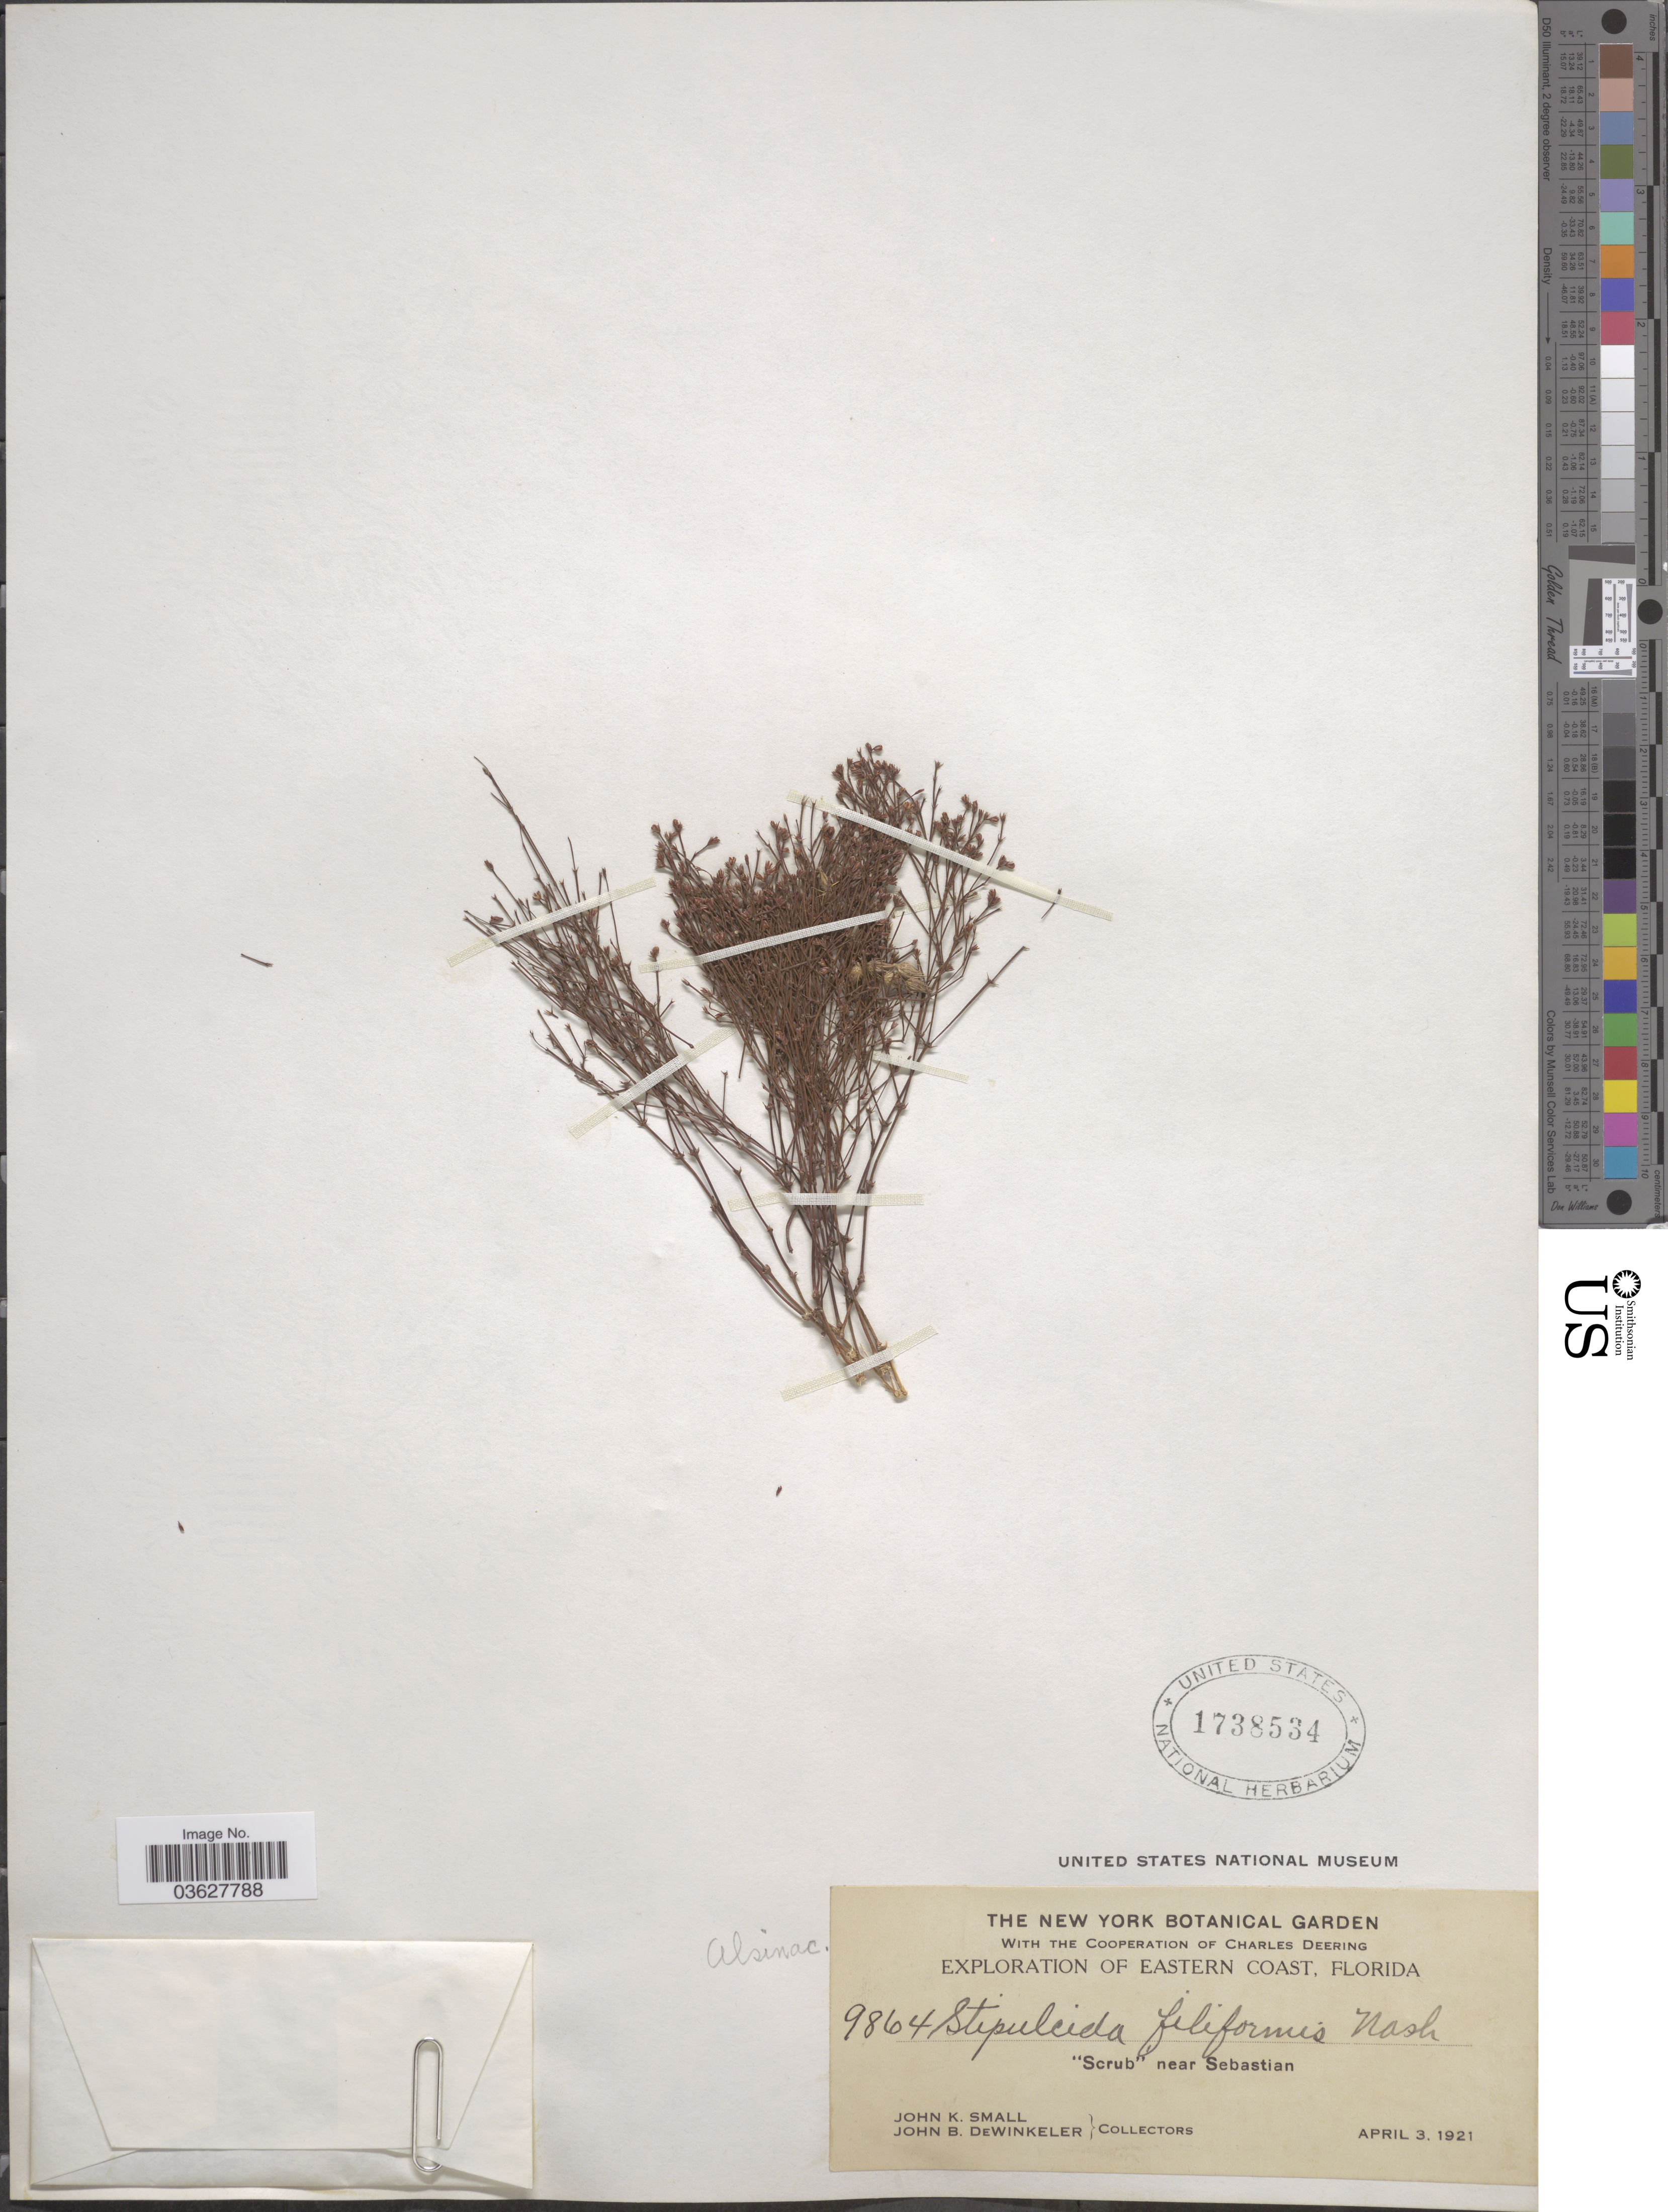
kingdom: Plantae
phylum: Tracheophyta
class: Magnoliopsida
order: Caryophyllales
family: Caryophyllaceae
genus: Stipulicida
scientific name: Stipulicida filiformis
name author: Nash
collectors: J. K. Small & J. B. Dewinkeler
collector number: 9864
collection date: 1921-04-03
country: United States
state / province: Florida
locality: Eastern Coast. "Scrub" near Sebastian.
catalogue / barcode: US 1738534